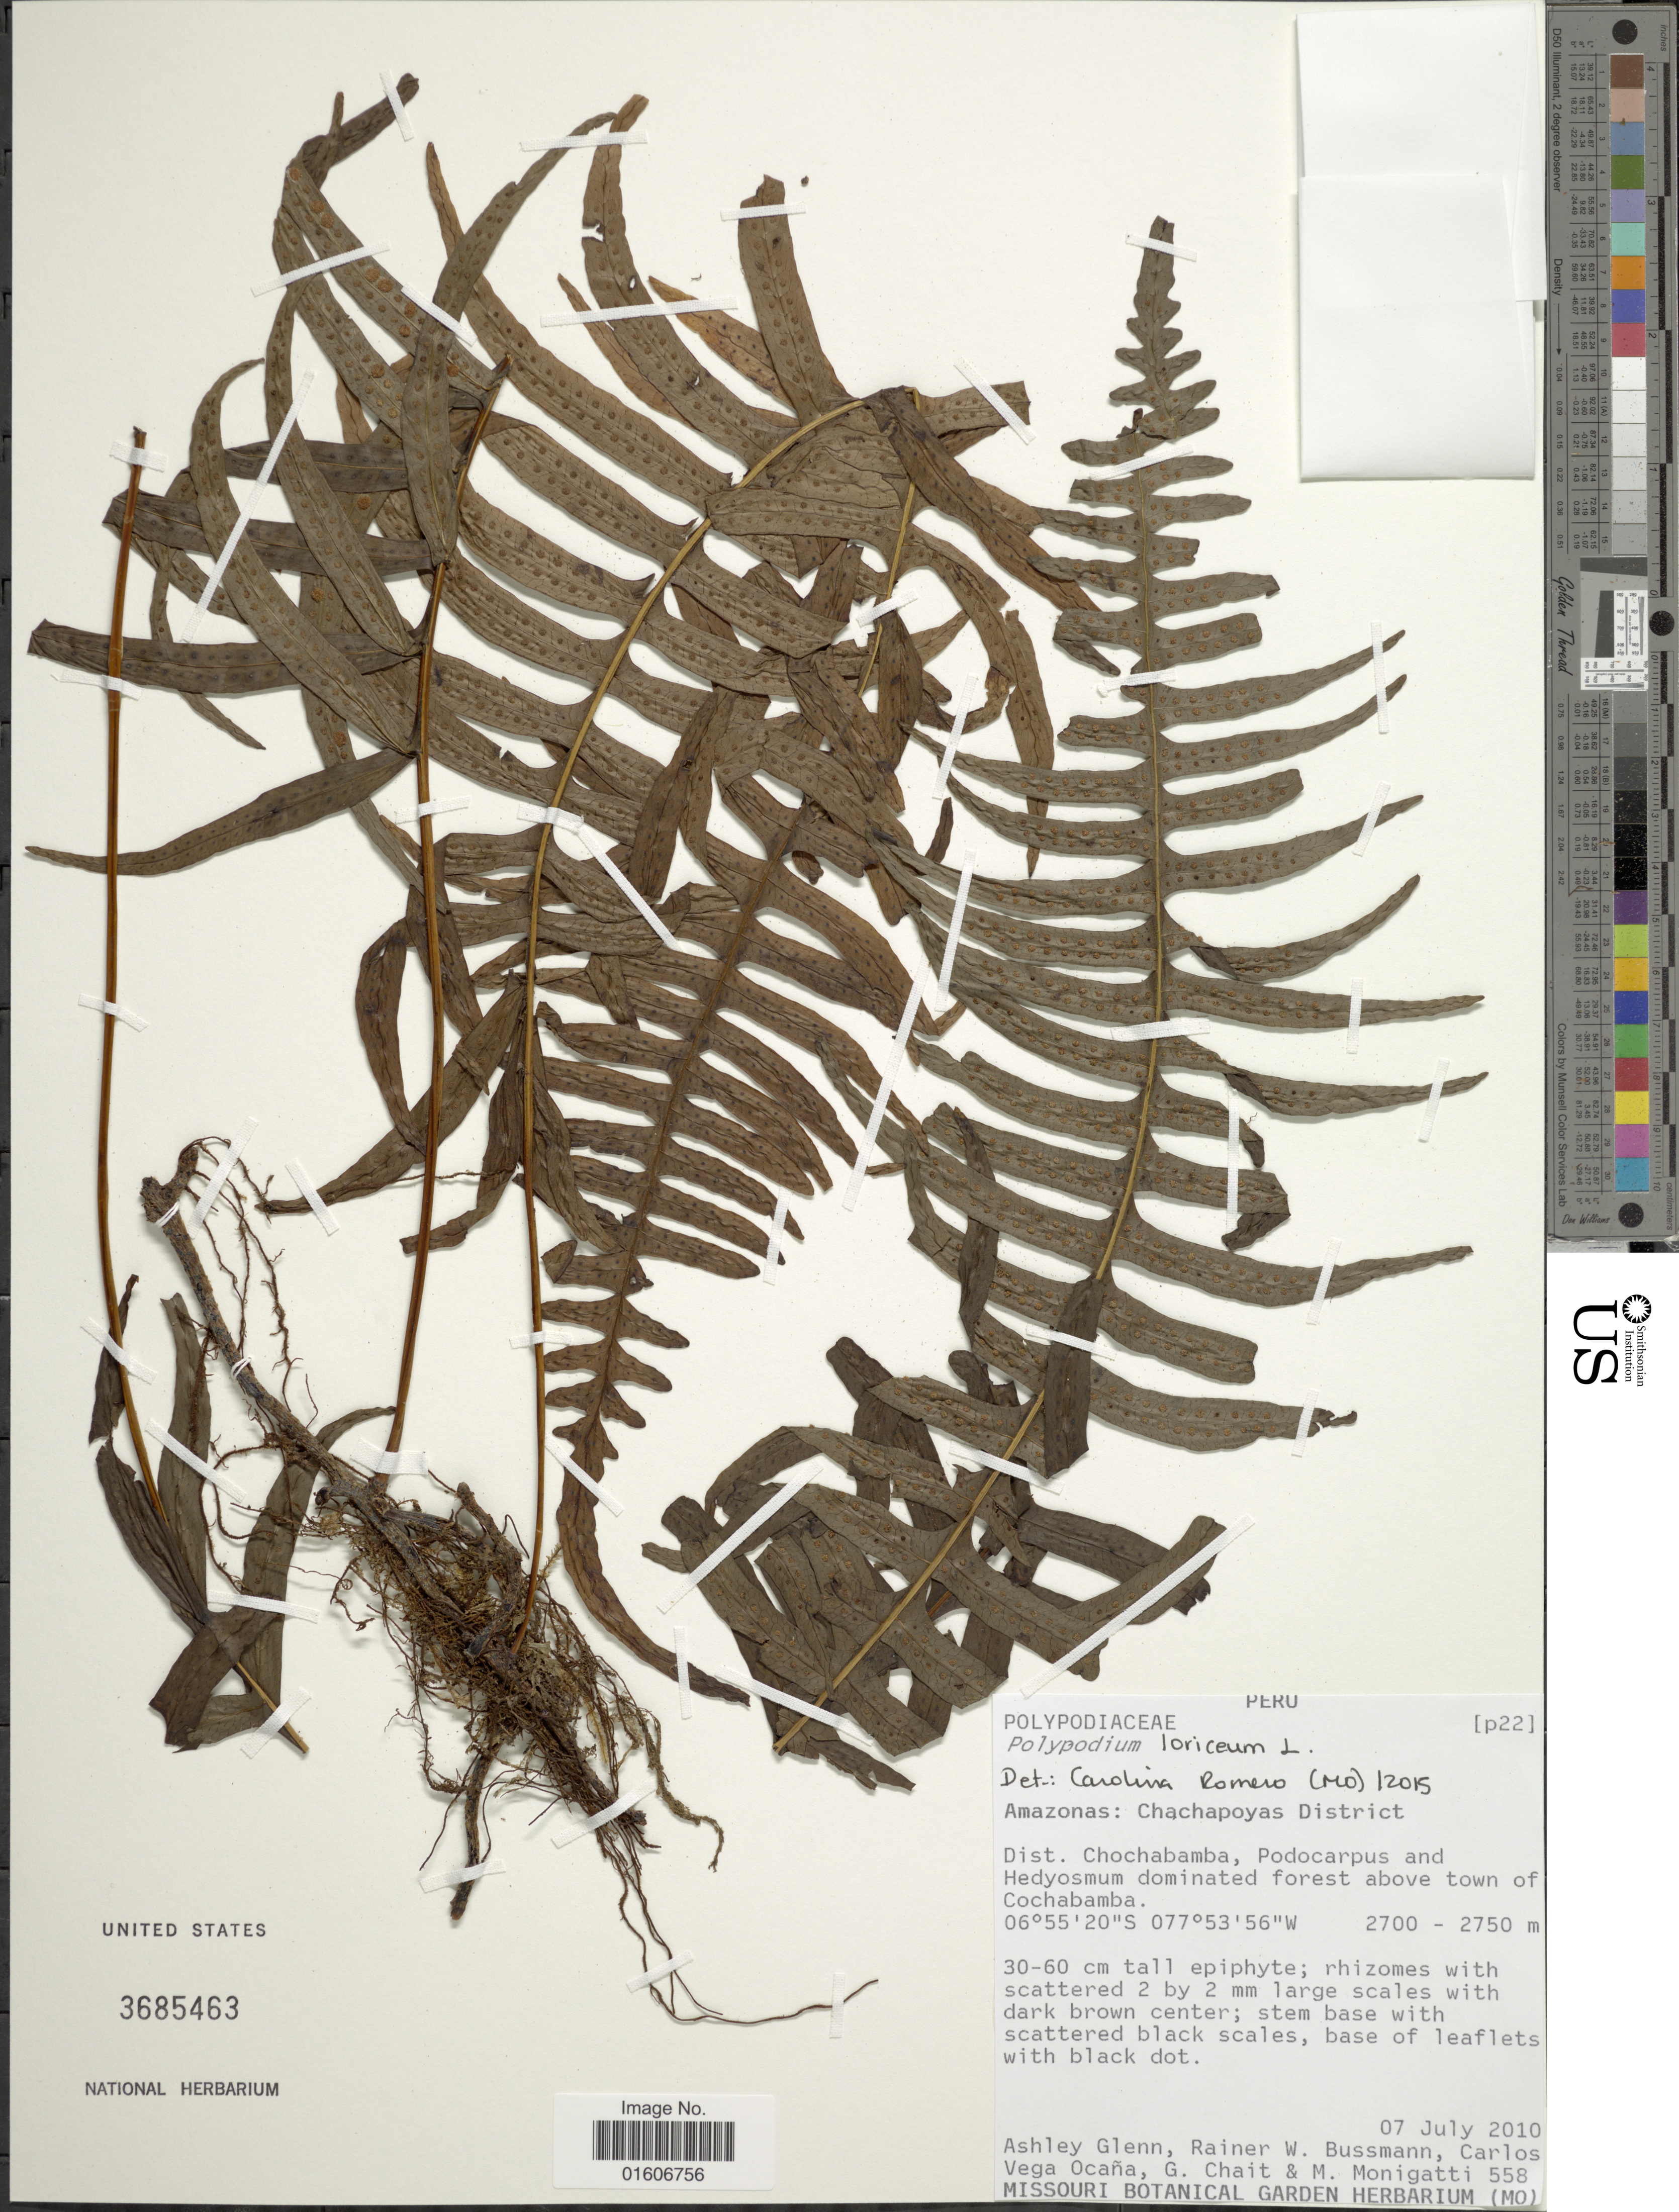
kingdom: Plantae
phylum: Tracheophyta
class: Polypodiopsida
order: Polypodiales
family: Polypodiaceae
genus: Serpocaulon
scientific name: Serpocaulon loriceum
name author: (L.) A.R. Sm.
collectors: A. Glenn, R. W. Bussmann, C. Vega Ocaña, G. Chait & M. Monigatti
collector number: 558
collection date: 2010-07-07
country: Peru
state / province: Amazonas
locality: Chachapoyas District, Dist Chochabamba, Podocarpus and Hedyosmum dominated forest above town of Cochabamba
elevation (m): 2700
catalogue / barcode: US 3685463